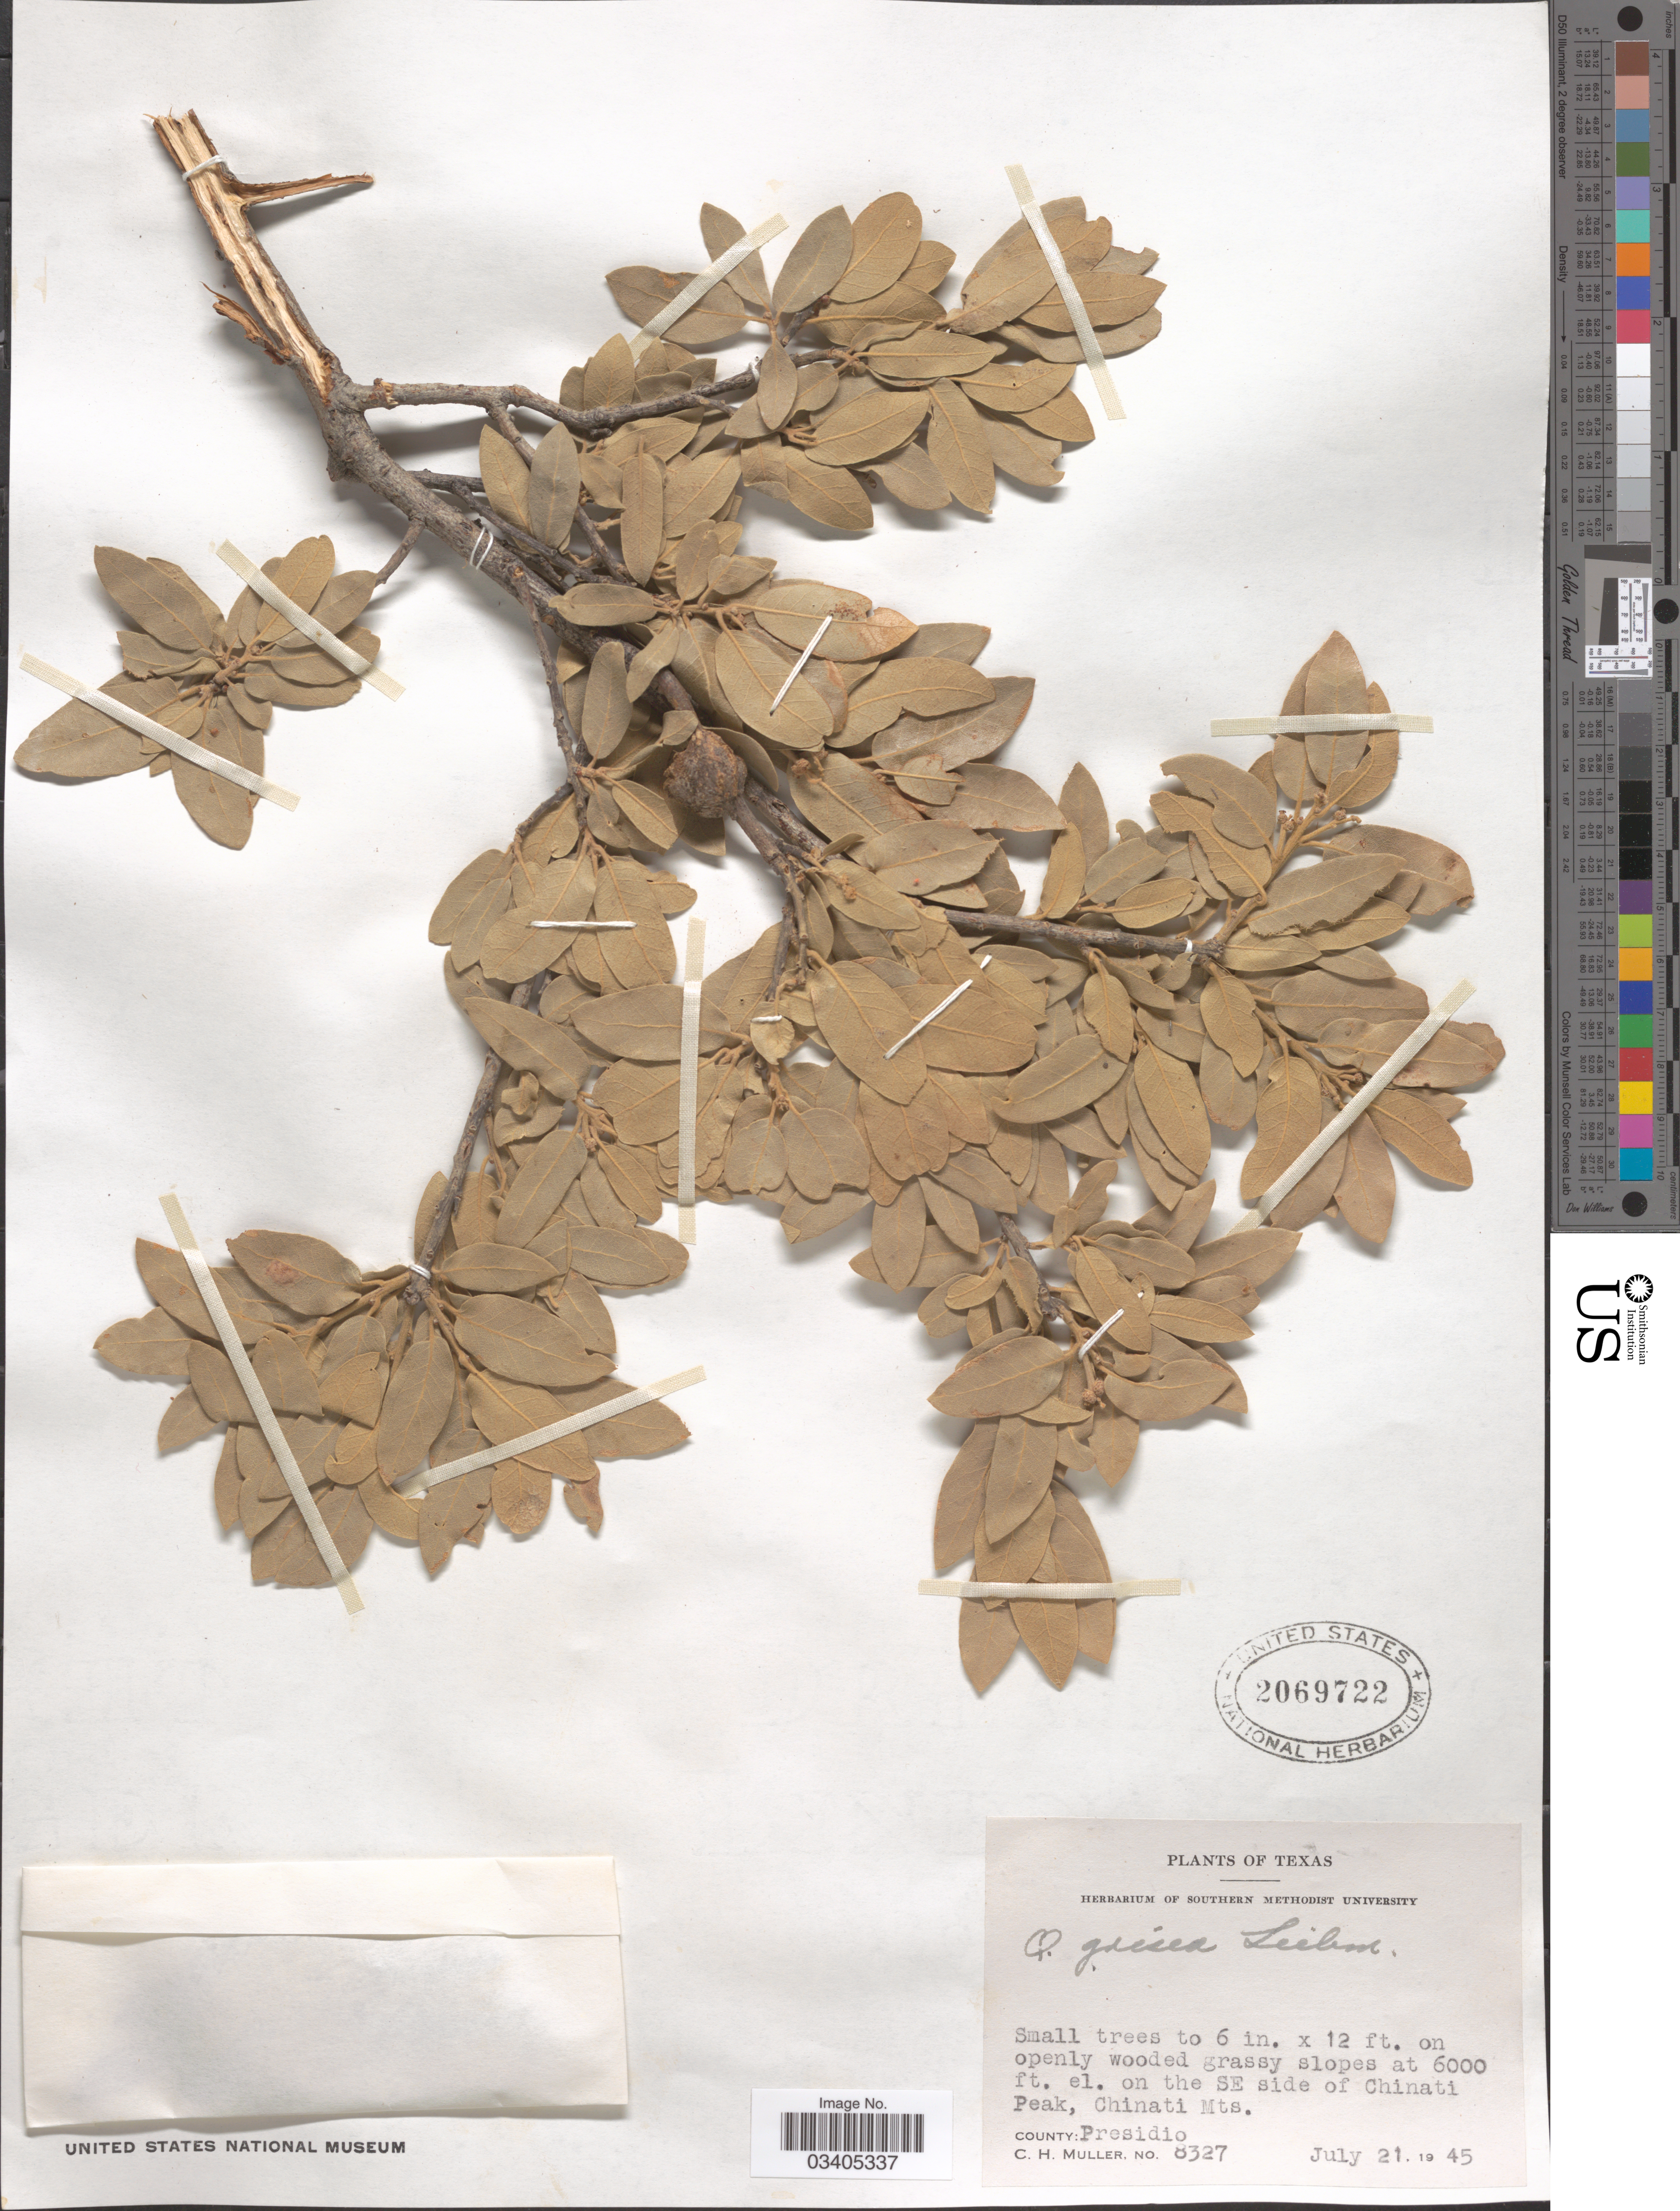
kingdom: Plantae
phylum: Tracheophyta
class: Magnoliopsida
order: Fagales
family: Fagaceae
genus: Quercus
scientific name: Quercus grisea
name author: Liebm.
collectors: C. H. Mueller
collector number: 8327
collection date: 1945-07-21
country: United States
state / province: Texas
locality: On the SW side of Chinati Peak, Chinati Mts. County: Presidio.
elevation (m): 1829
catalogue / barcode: US 2069722